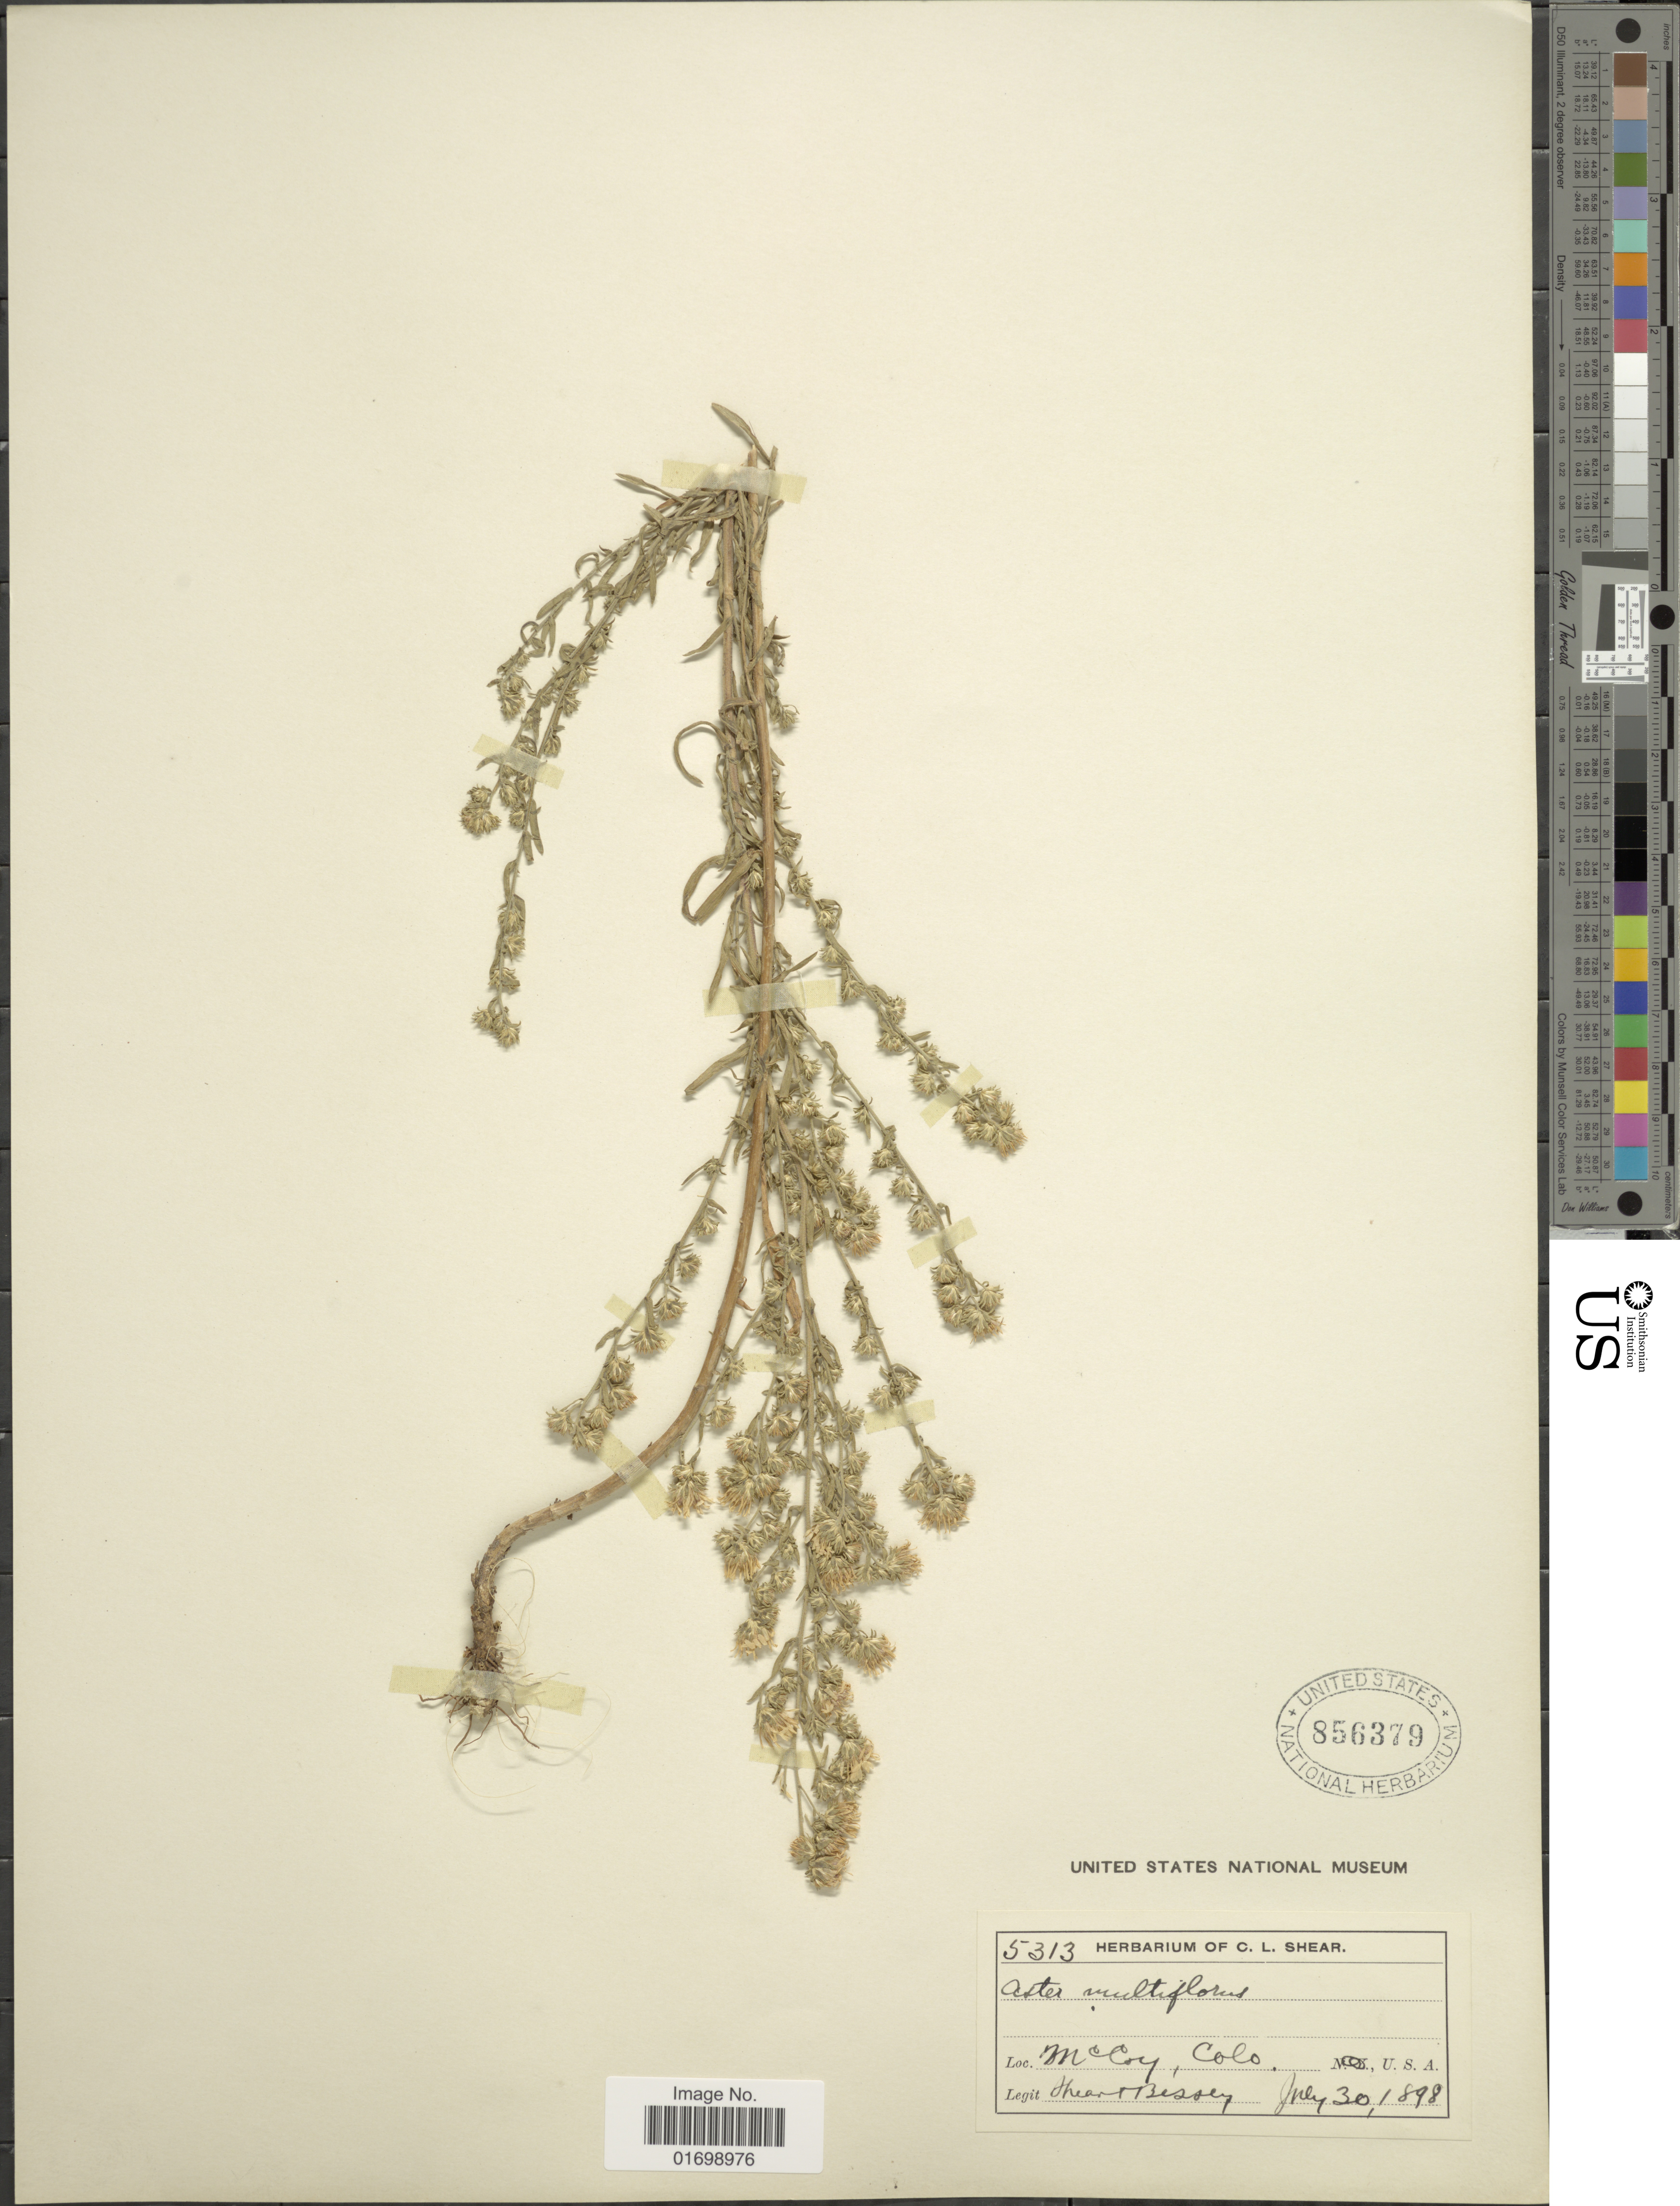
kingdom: Plantae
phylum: Tracheophyta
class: Magnoliopsida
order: Asterales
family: Asteraceae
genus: Symphyotrichum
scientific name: Symphyotrichum ericoides var. ericoides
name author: (L.) G.L. Nesom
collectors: C. L. Shear & -. Bessey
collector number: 5313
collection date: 1898-07-30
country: United States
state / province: Colorado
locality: McCoy.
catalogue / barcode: US 856379